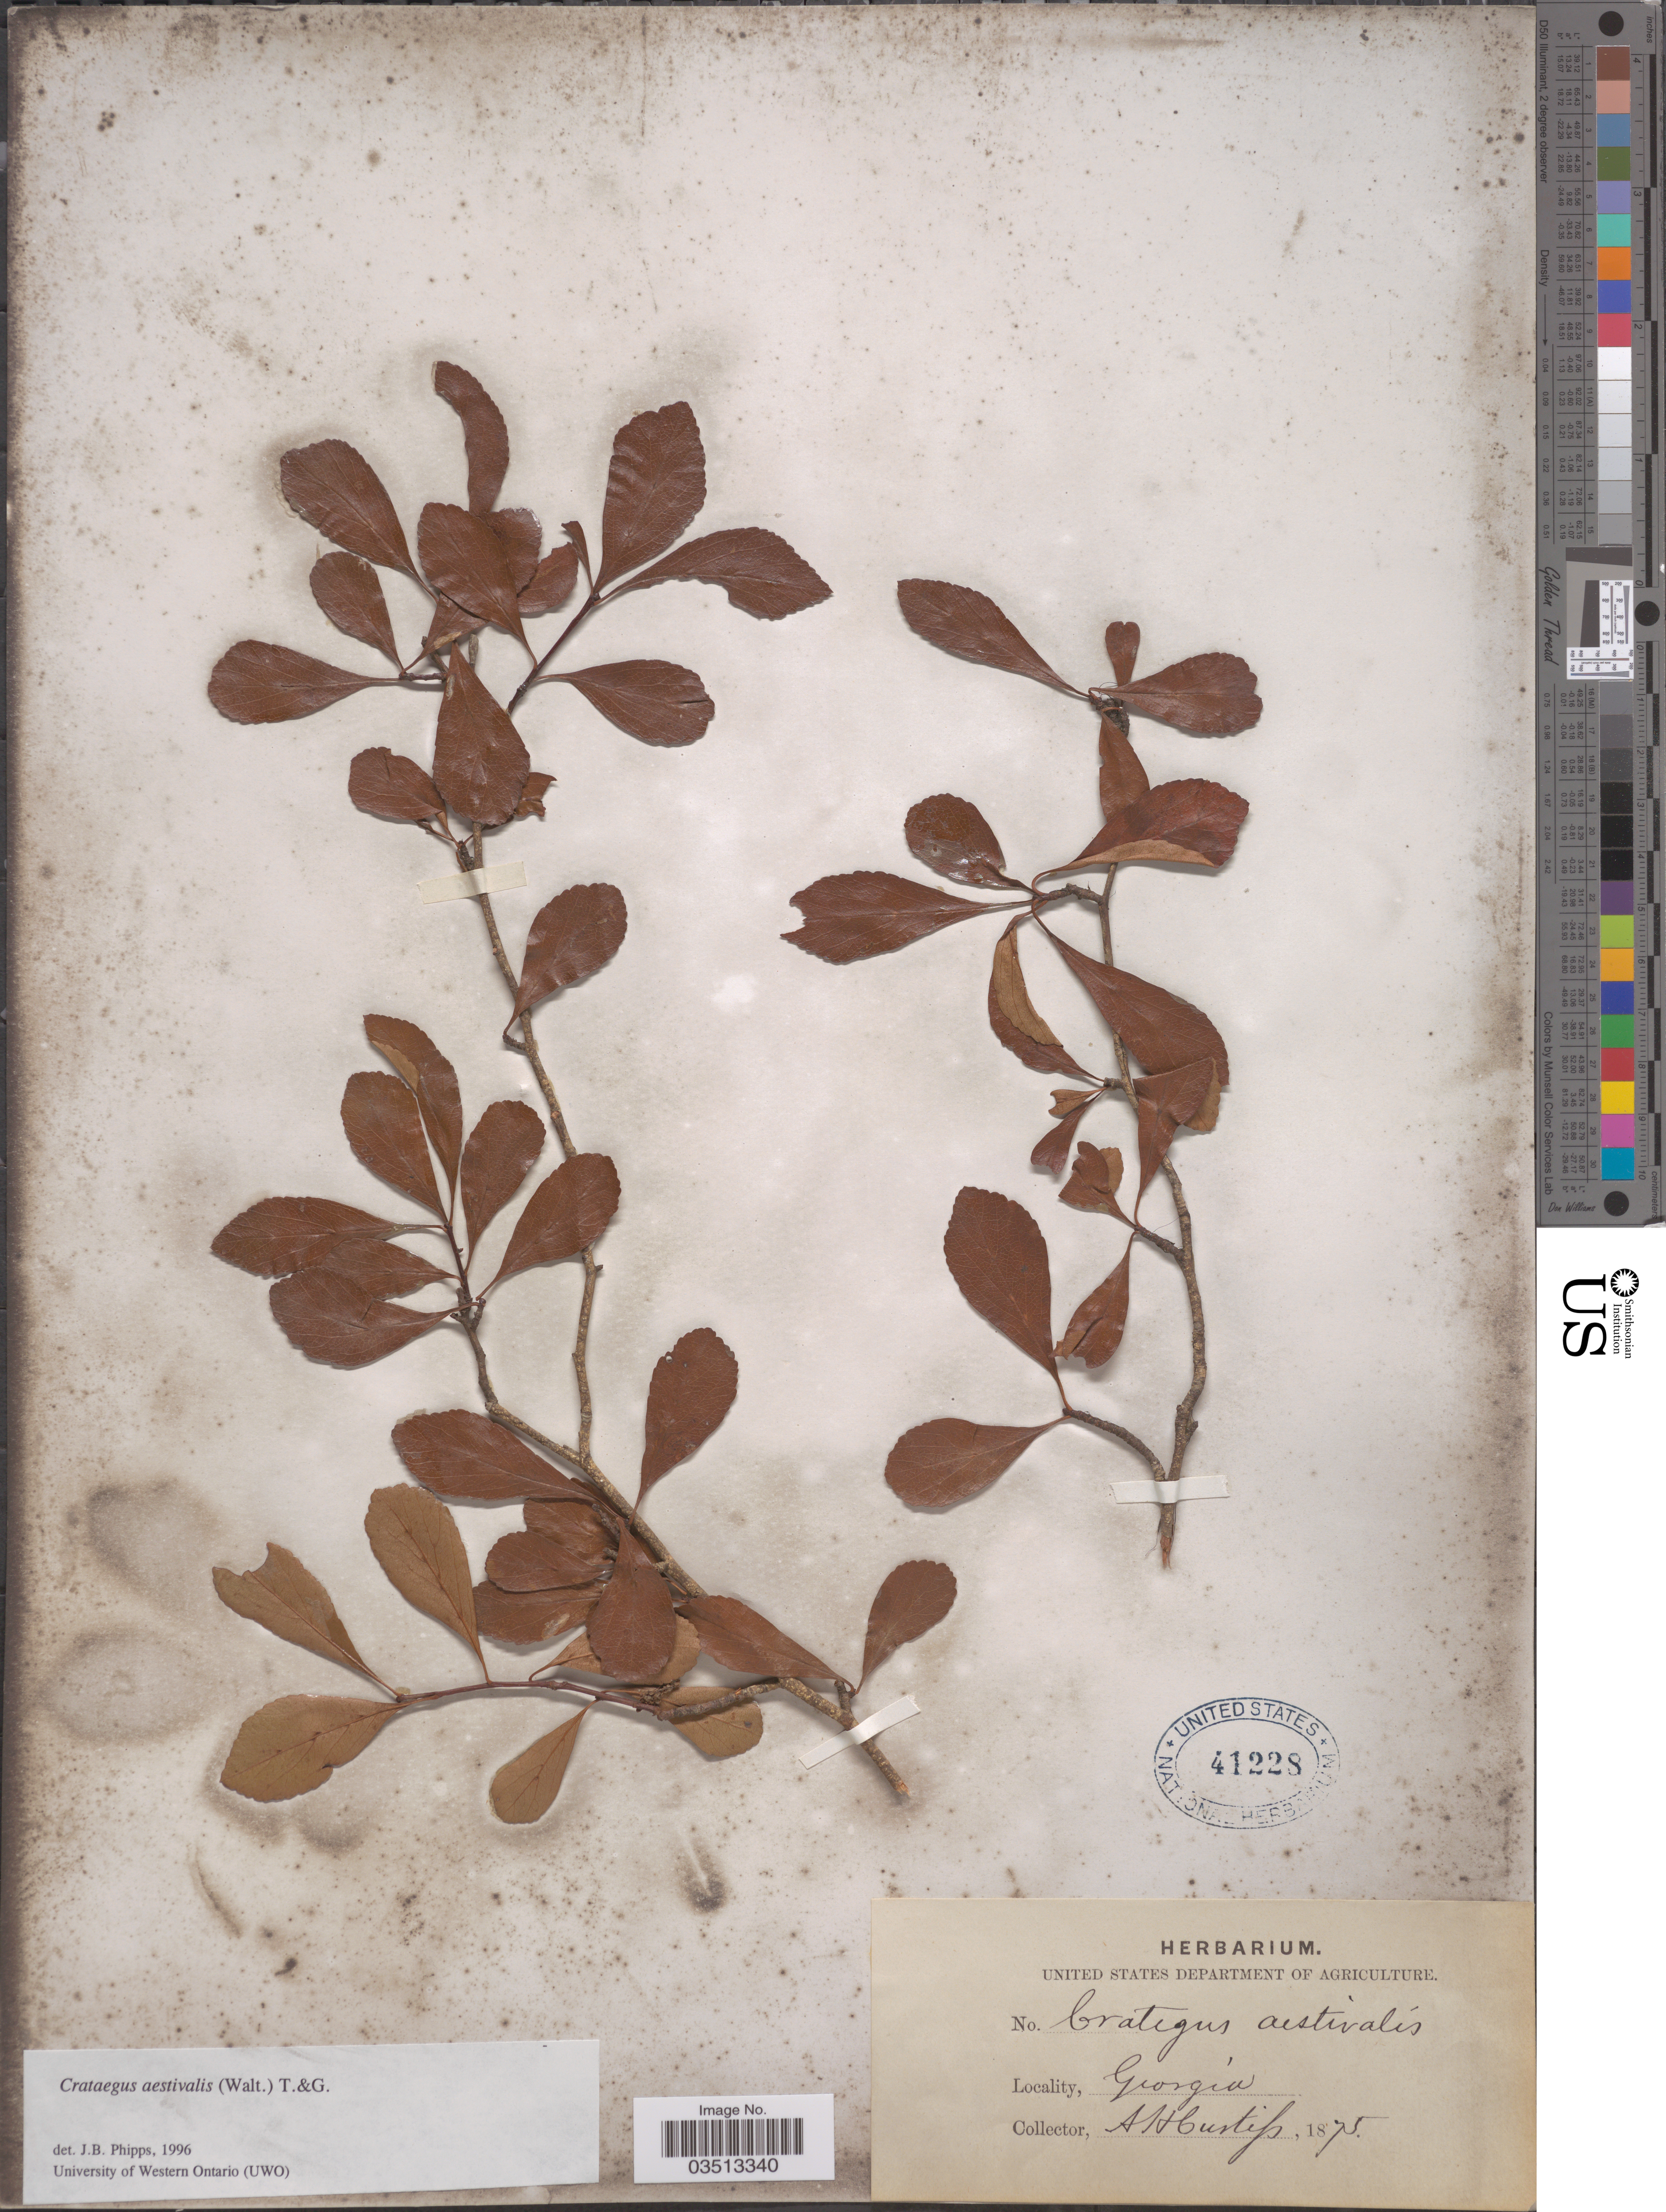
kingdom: Plantae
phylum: Tracheophyta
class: Magnoliopsida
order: Rosales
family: Rosaceae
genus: Crataegus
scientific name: Crataegus aestivalis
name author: (Walter) Torr. & A. Gray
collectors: A. H. Curtiss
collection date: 1875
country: United States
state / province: Georgia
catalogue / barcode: US 41228